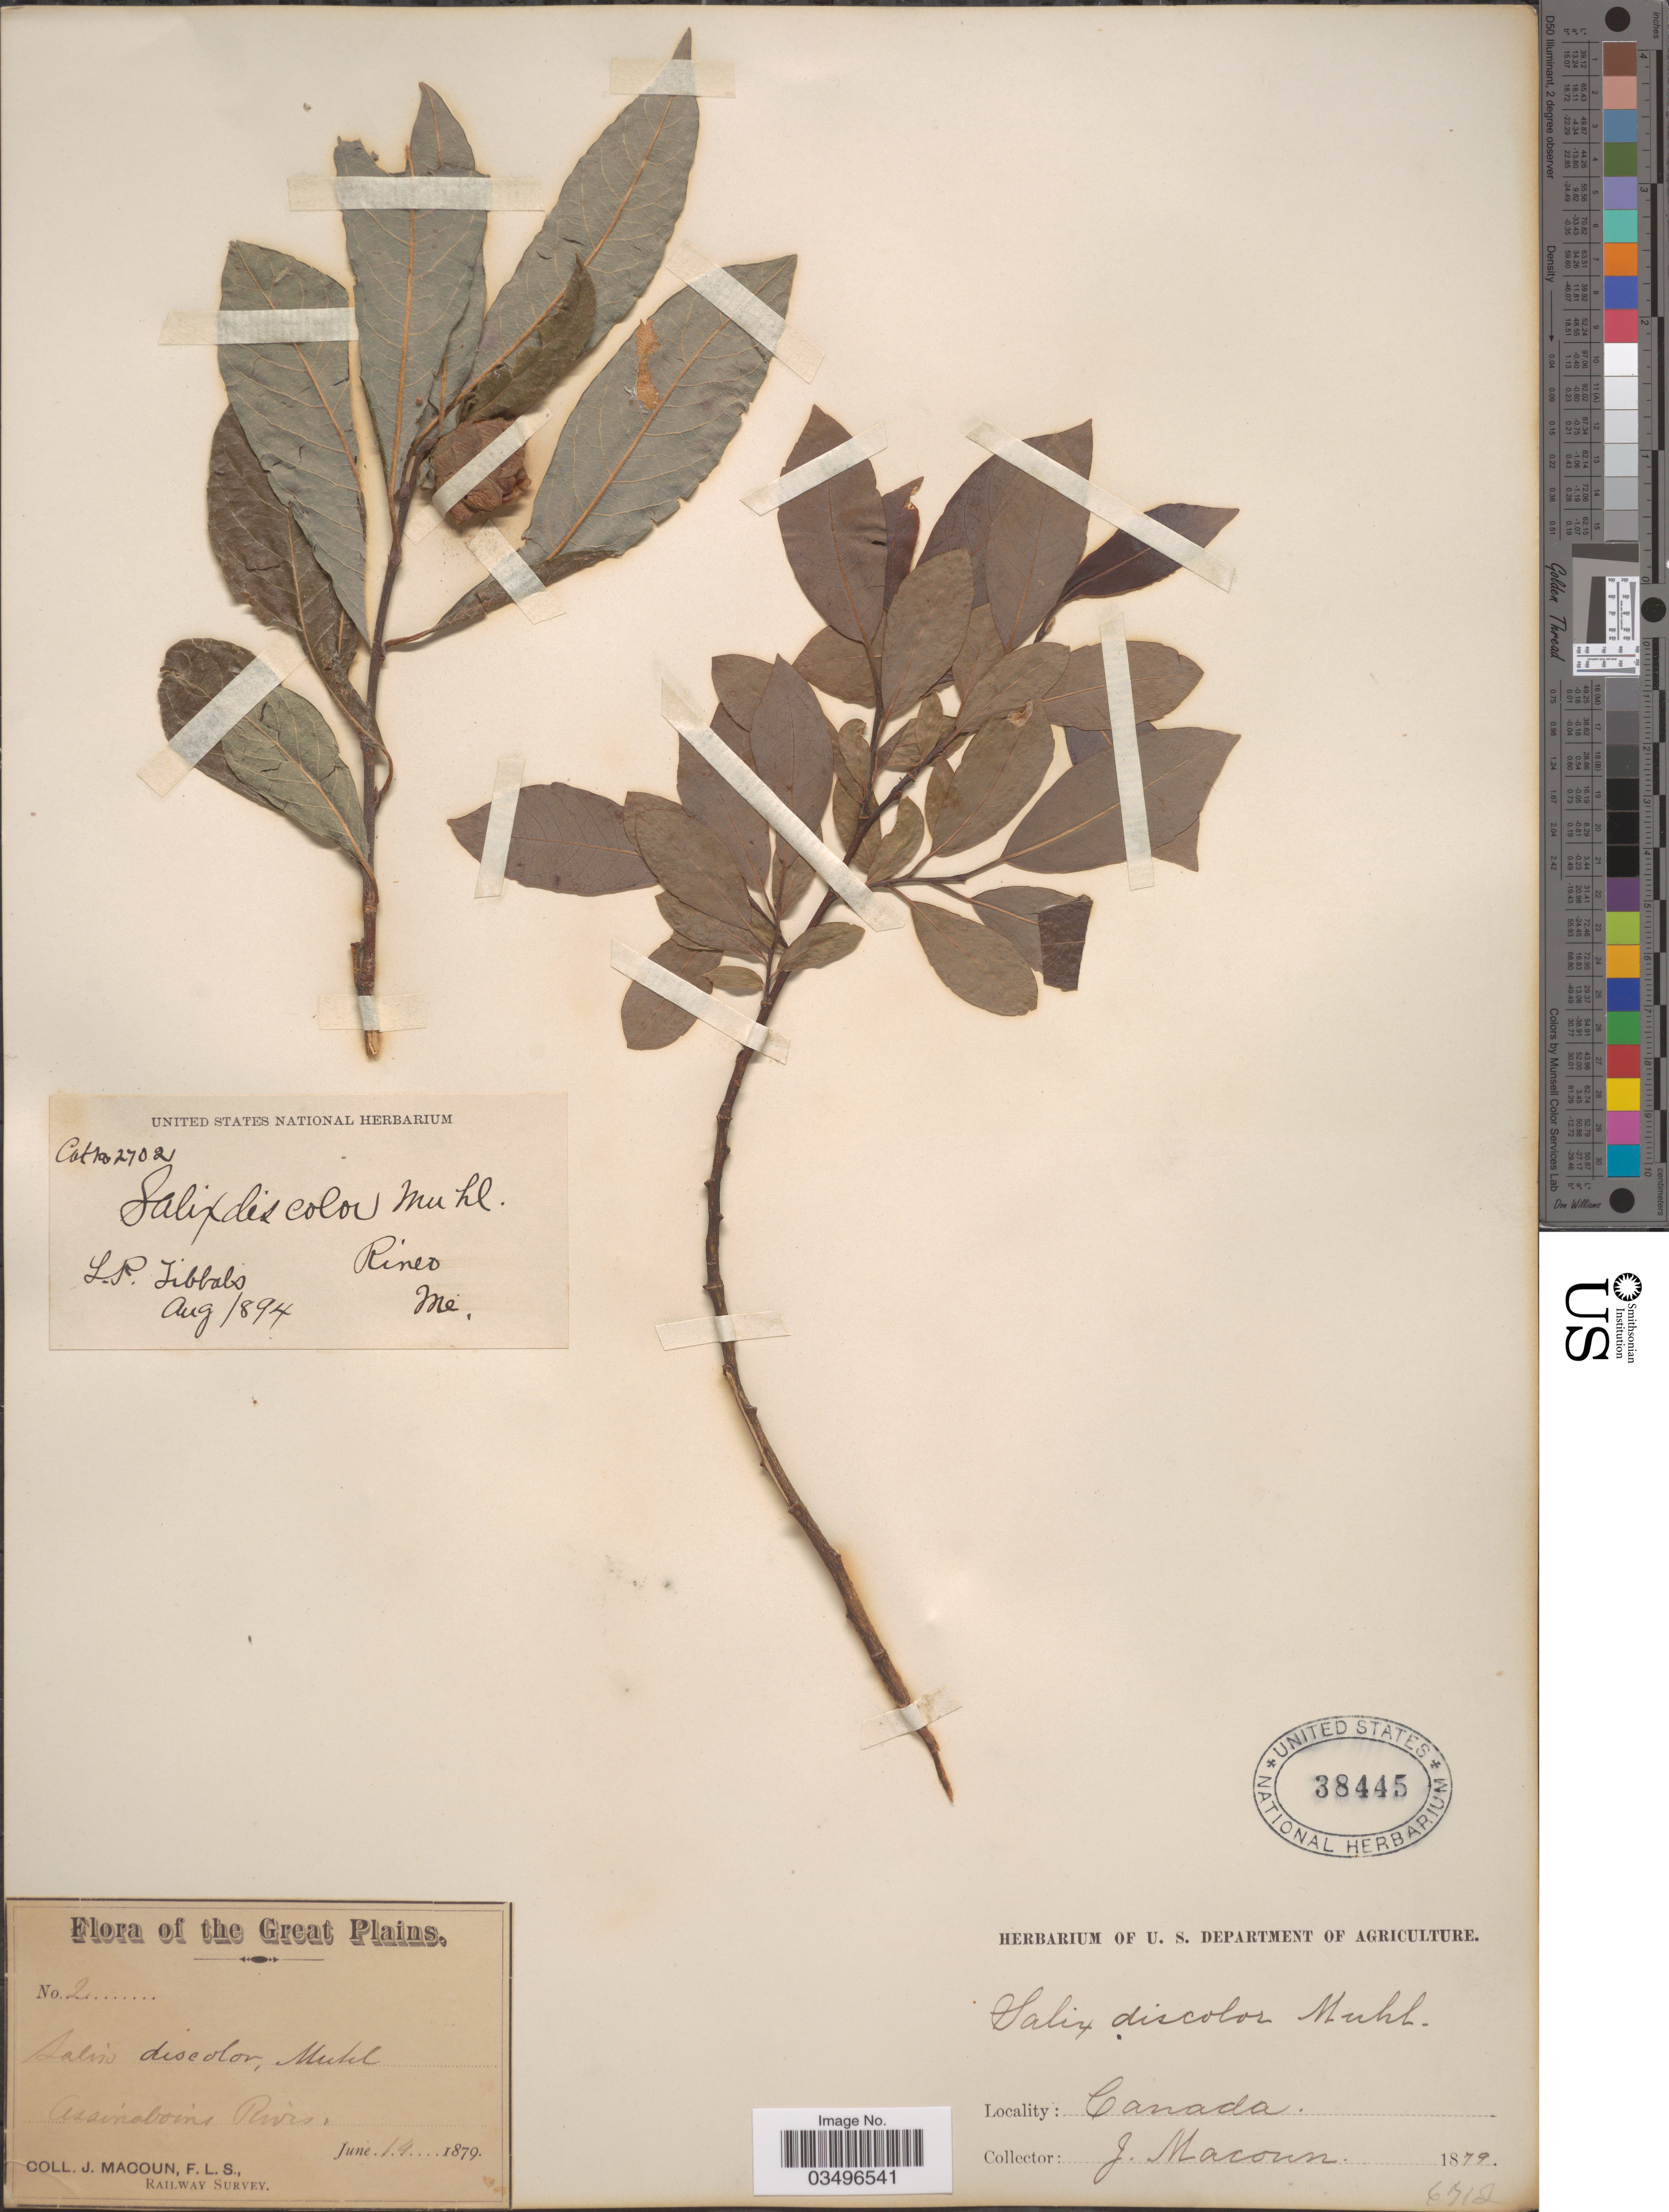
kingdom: Plantae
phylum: Tracheophyta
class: Magnoliopsida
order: Malpighiales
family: Salicaceae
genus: Salix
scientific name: Salix discolor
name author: Muhl.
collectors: L. Tibbals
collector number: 27021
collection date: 1894-08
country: United States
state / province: Maine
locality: Rineo [unsure placement].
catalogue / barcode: US 38445-2